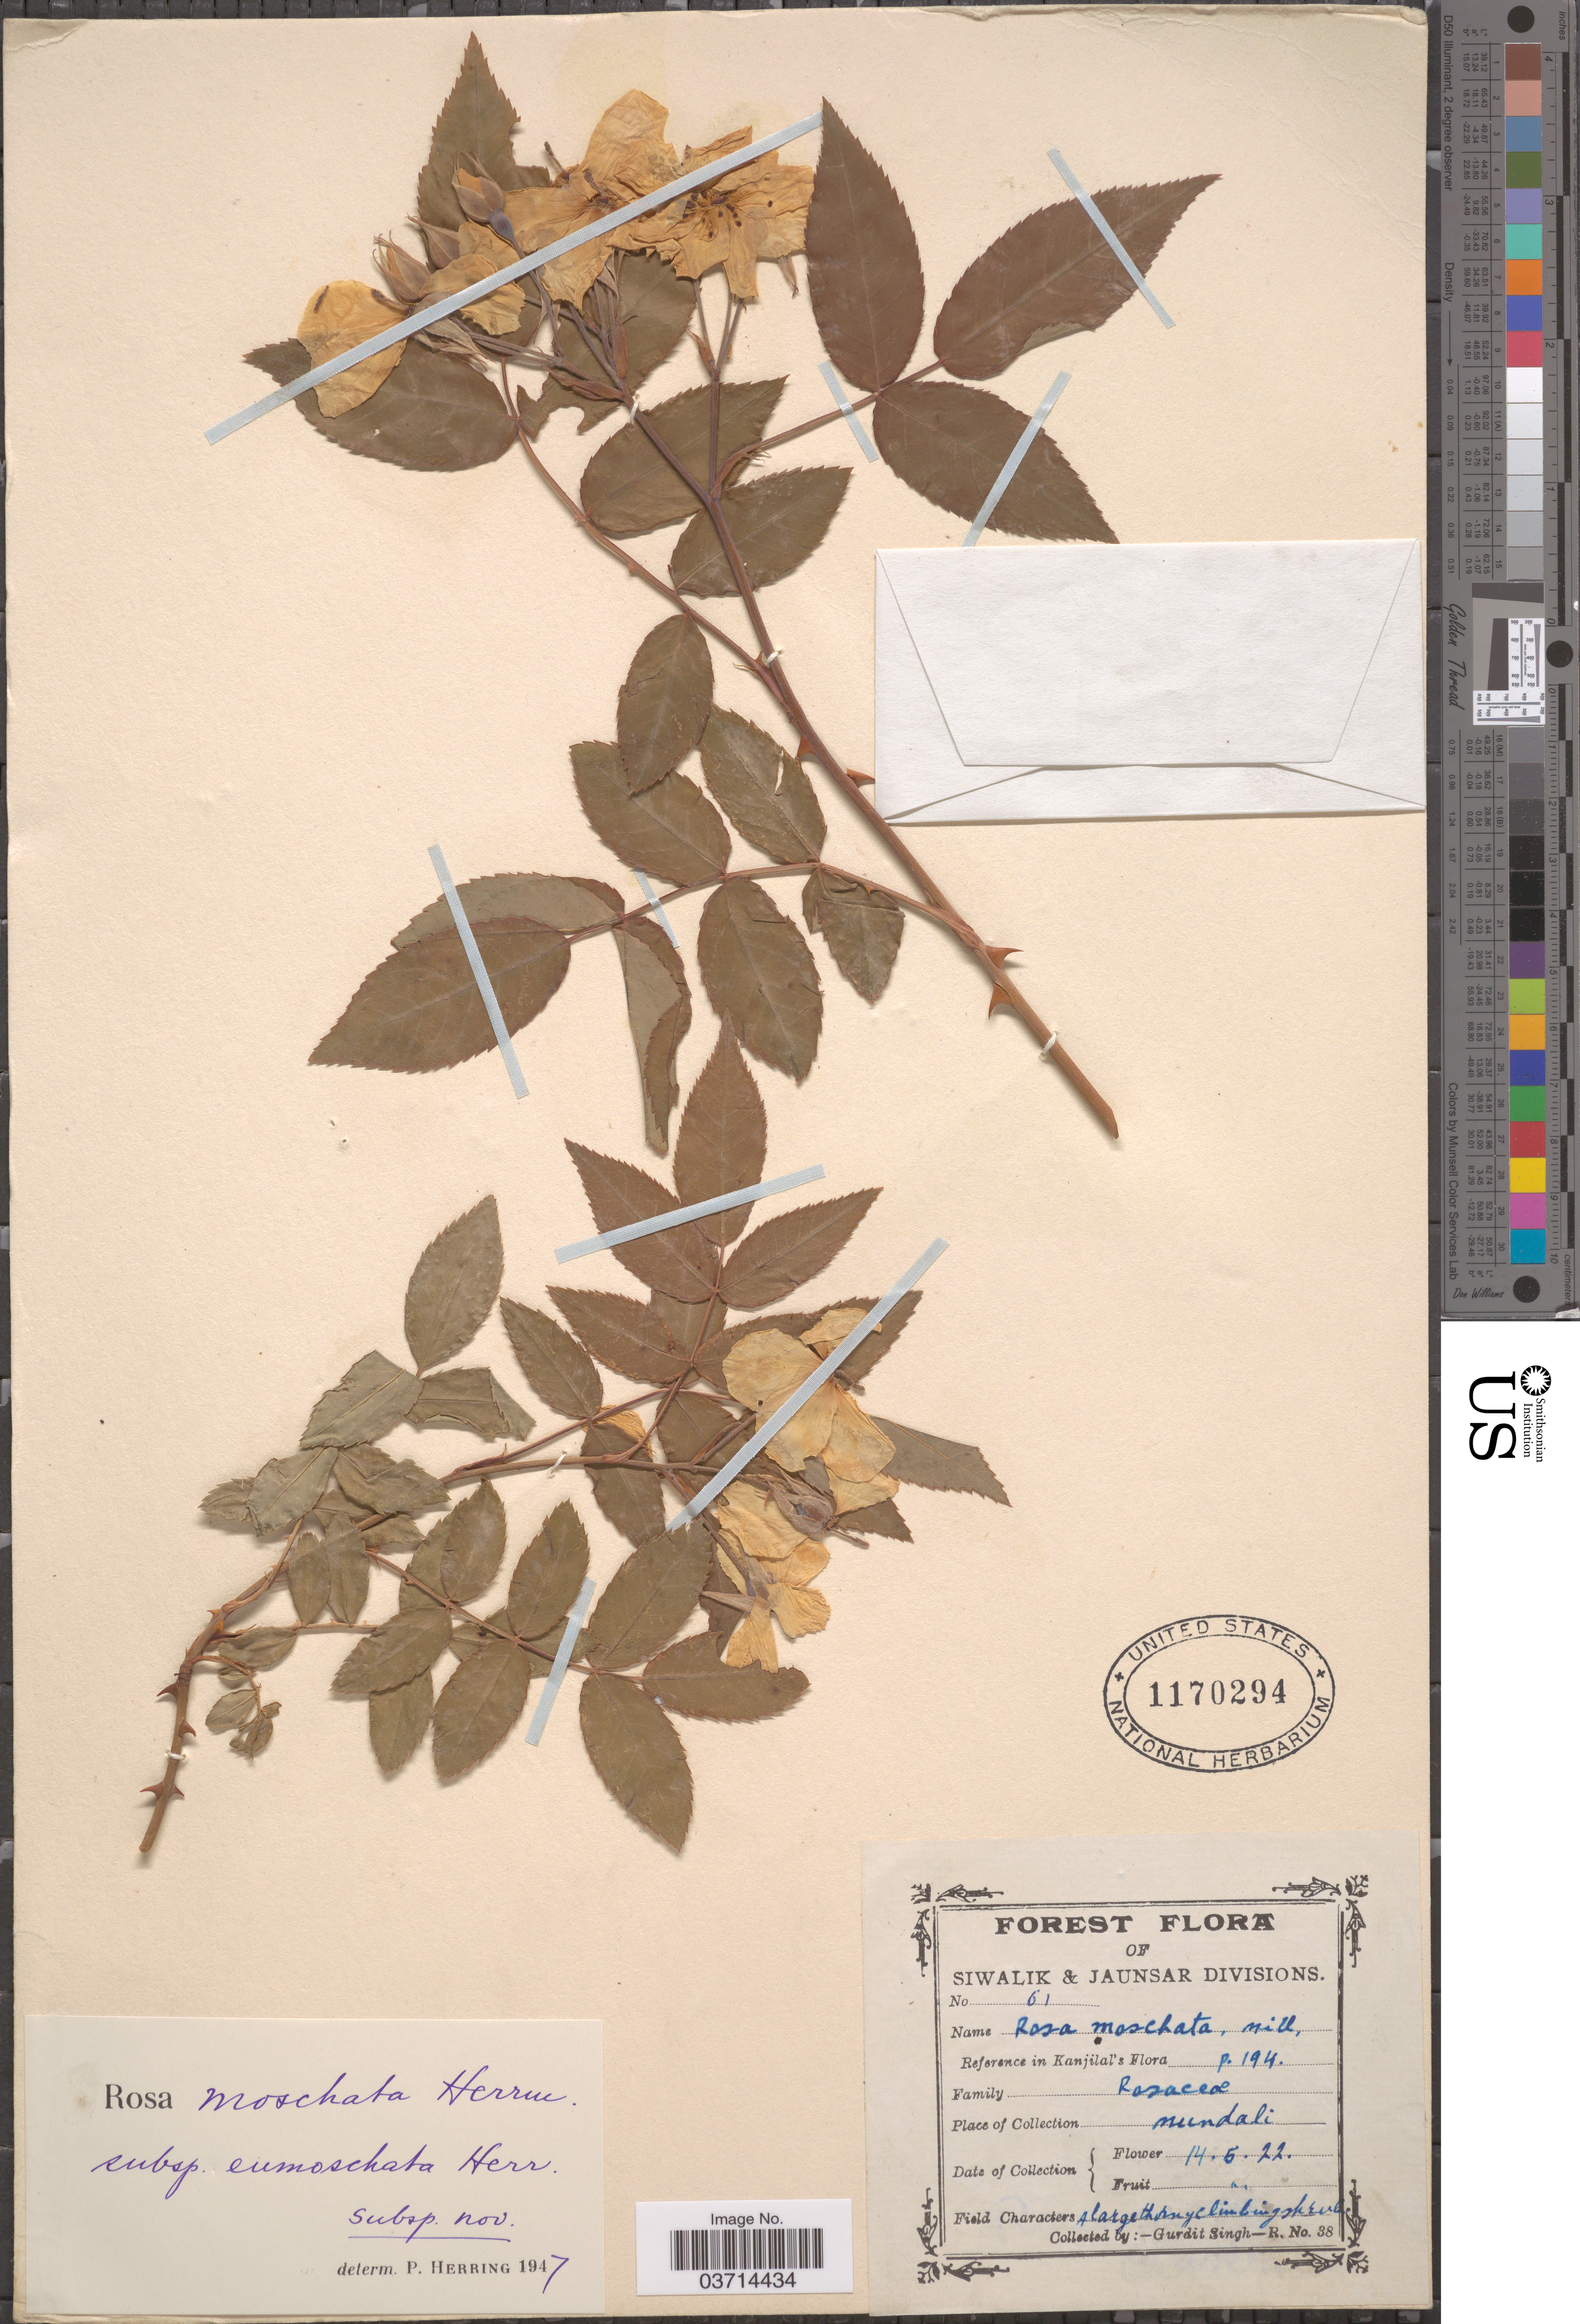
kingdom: Plantae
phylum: Tracheophyta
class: Magnoliopsida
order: Rosales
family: Rosaceae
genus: Rosa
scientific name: Rosa moschata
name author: Herrm.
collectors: G. Singh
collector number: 38/61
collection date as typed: Transcribed d/m/y: 14/5/22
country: India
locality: Siwalik & Jaunsar Divisions. Mundali.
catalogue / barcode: US 1170294